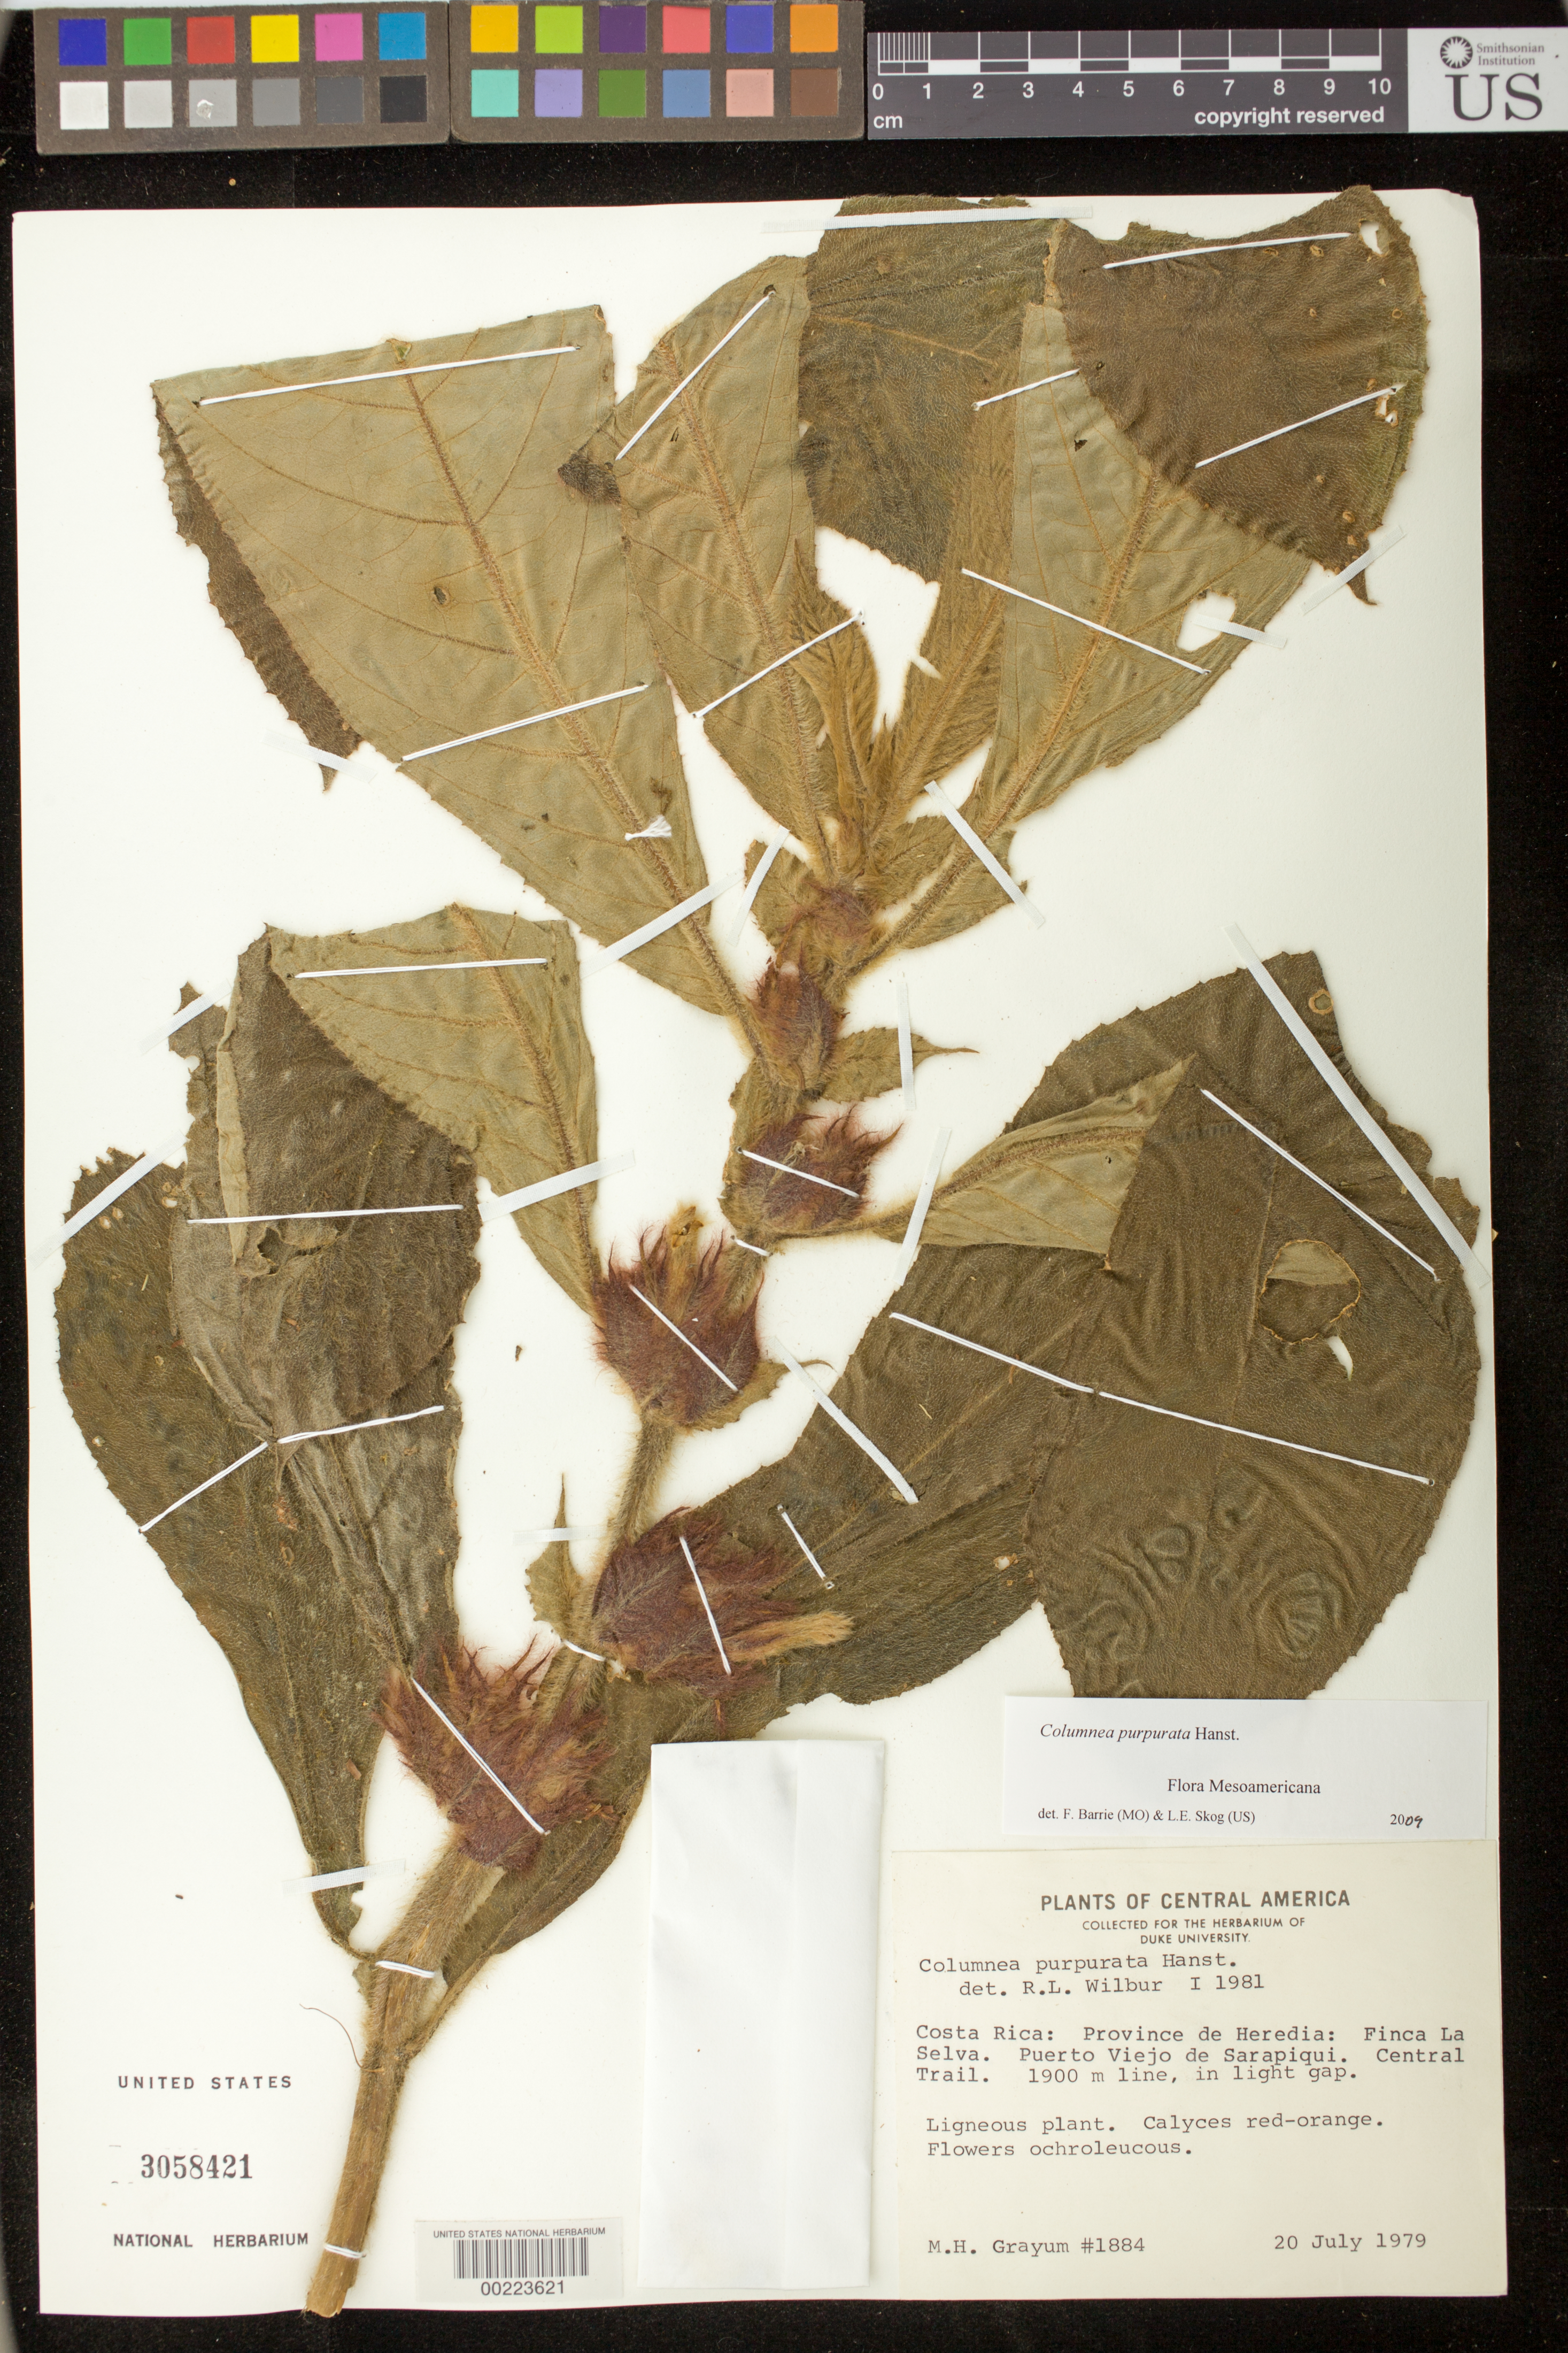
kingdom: Plantae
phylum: Tracheophyta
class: Magnoliopsida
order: Lamiales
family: Gesneriaceae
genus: Columnea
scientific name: Columnea purpurata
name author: Hanst.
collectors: M. H. Grayum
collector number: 1884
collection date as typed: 20 Jul 1979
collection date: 1979-07-20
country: Costa Rica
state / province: Heredia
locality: Finca La Selva, Puerto Viejo de Sarapiqui, central trail, 1900 m line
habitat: In light gap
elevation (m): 100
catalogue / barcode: US 3058421